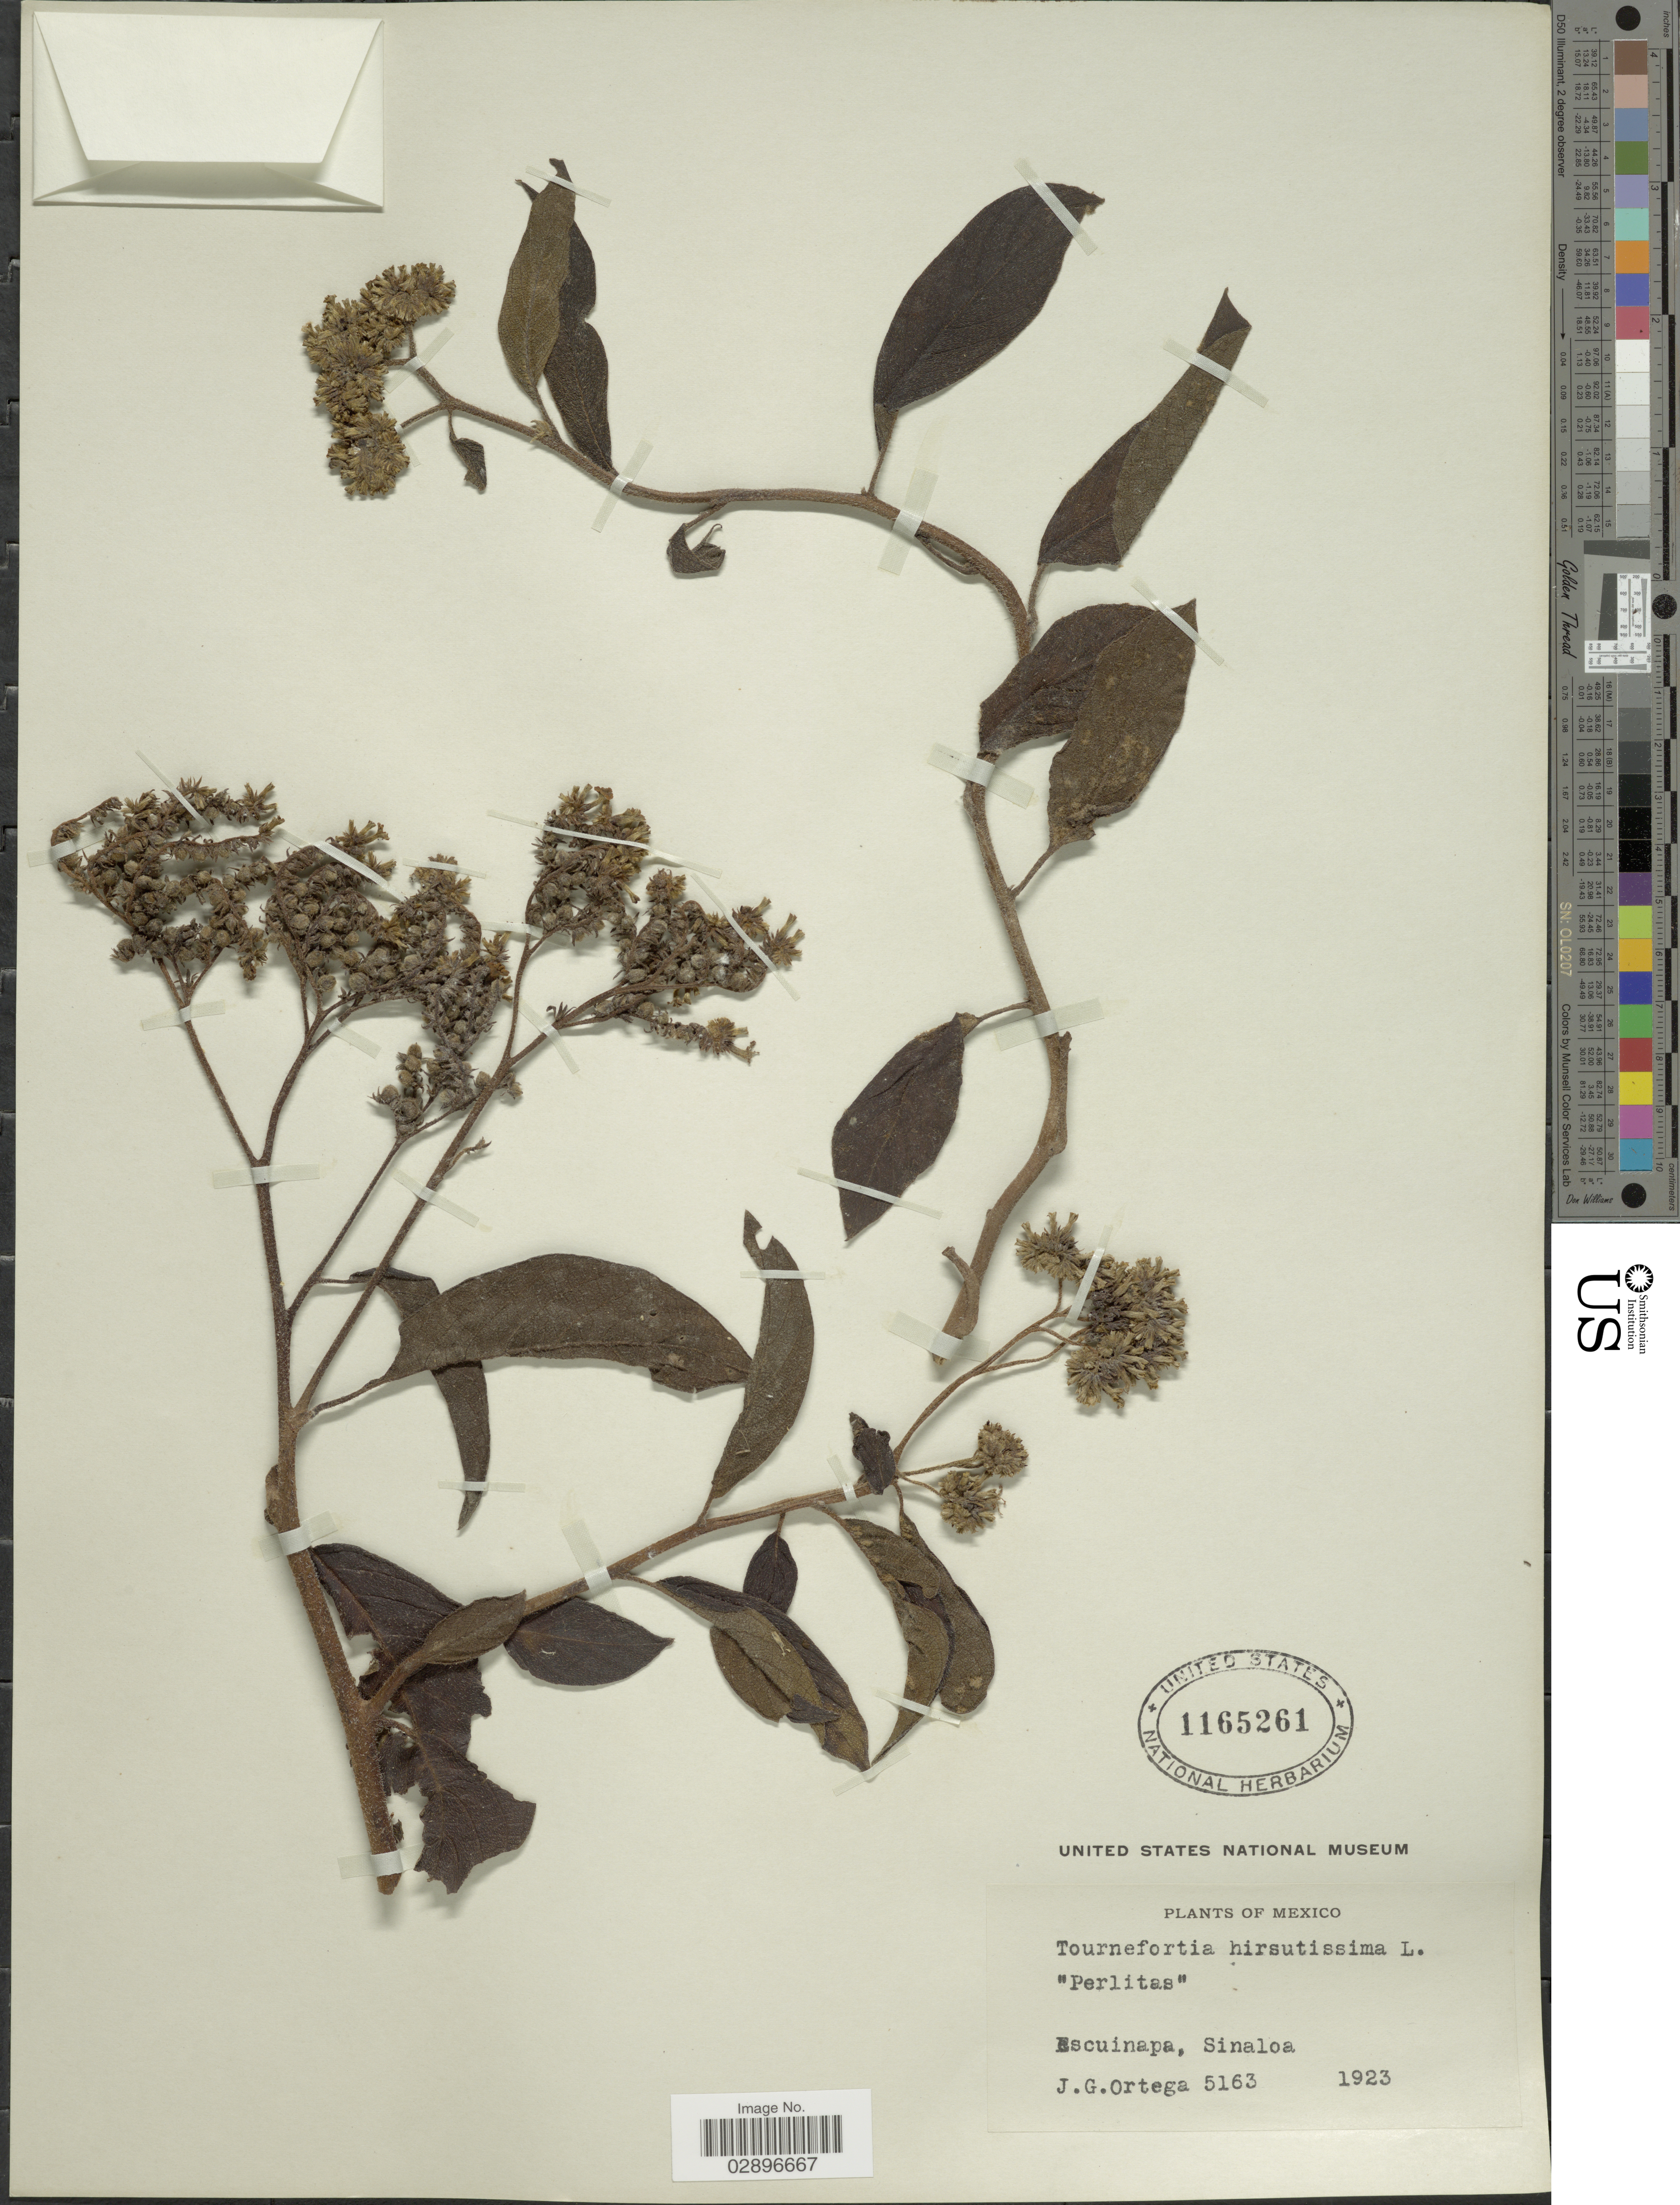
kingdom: Plantae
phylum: Tracheophyta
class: Magnoliopsida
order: Boraginales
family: Heliotropiaceae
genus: Tournefortia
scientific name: Tournefortia hirsutissima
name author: L.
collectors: J. Ortega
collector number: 5163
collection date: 1923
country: Mexico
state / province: Sinaloa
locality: Escuinapa.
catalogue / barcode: US 1165261